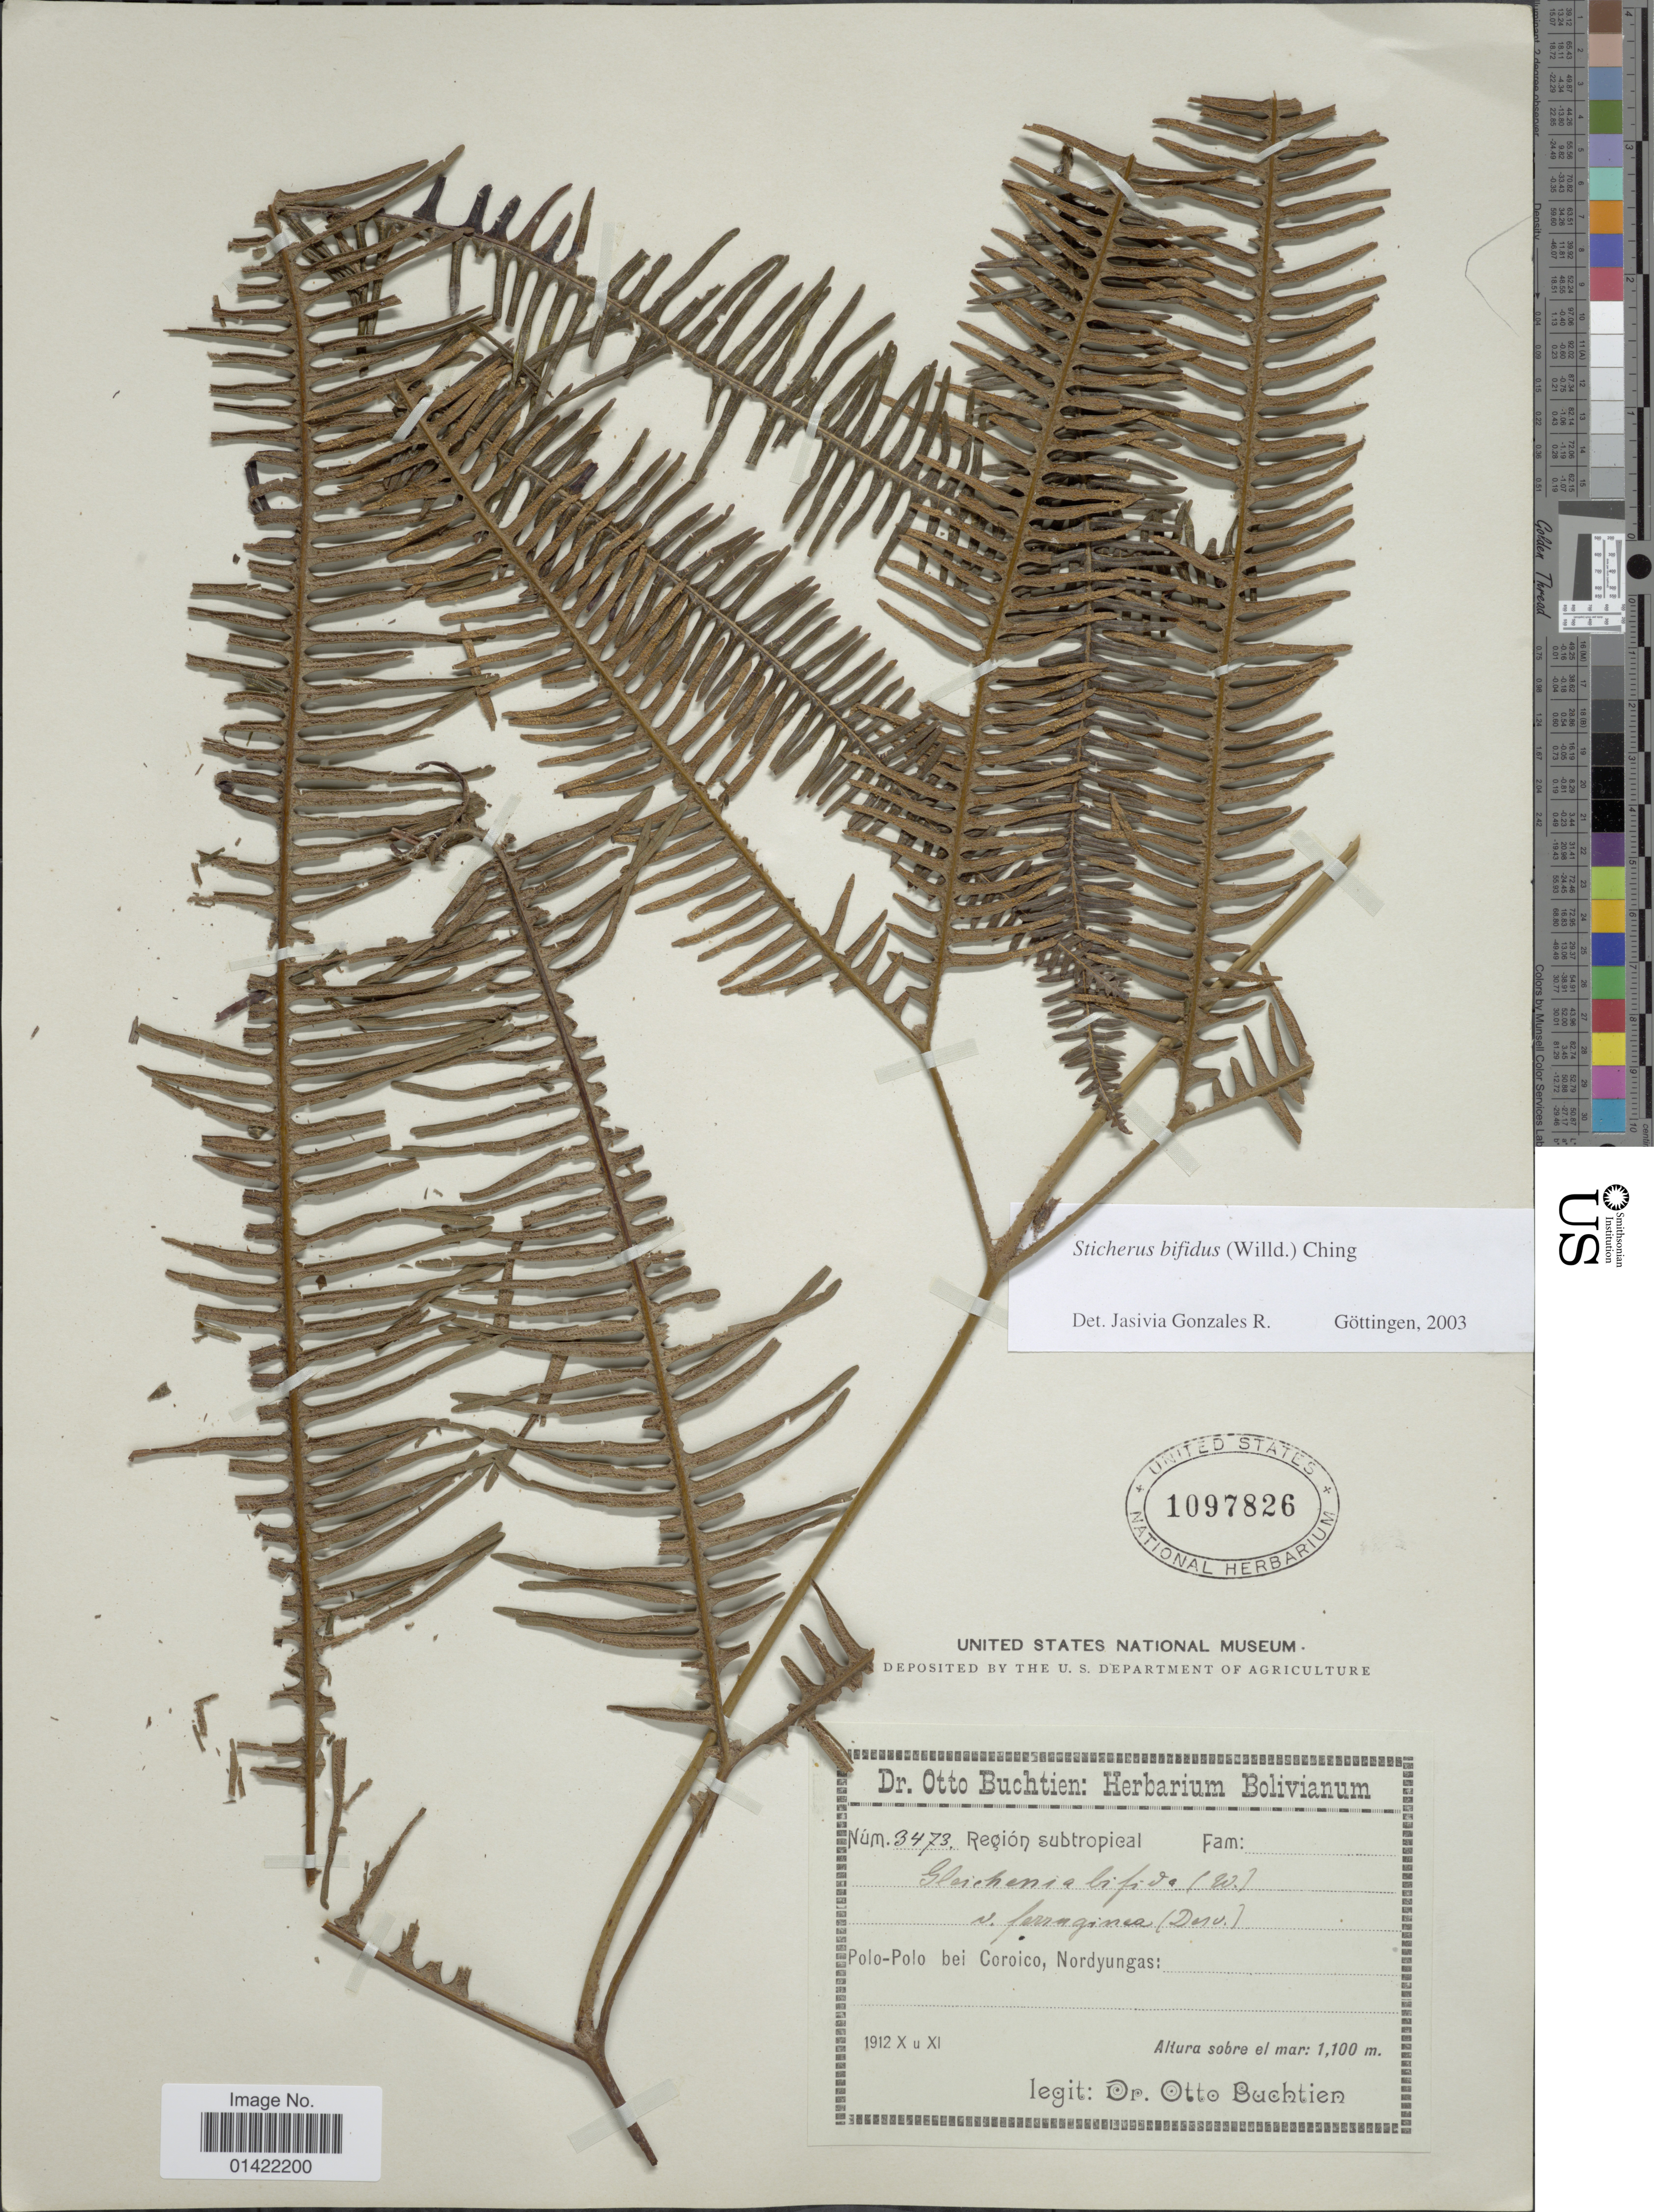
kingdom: Plantae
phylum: Tracheophyta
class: Polypodiopsida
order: Gleicheniales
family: Gleicheniaceae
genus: Sticherus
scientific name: Sticherus bifidus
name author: (Willd.) Ching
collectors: O. Buchtien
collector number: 3473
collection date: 1912-10/1912-11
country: Bolivia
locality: Polo-Polo bei Coroico, Nordyungas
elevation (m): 1100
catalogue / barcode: US 1097826